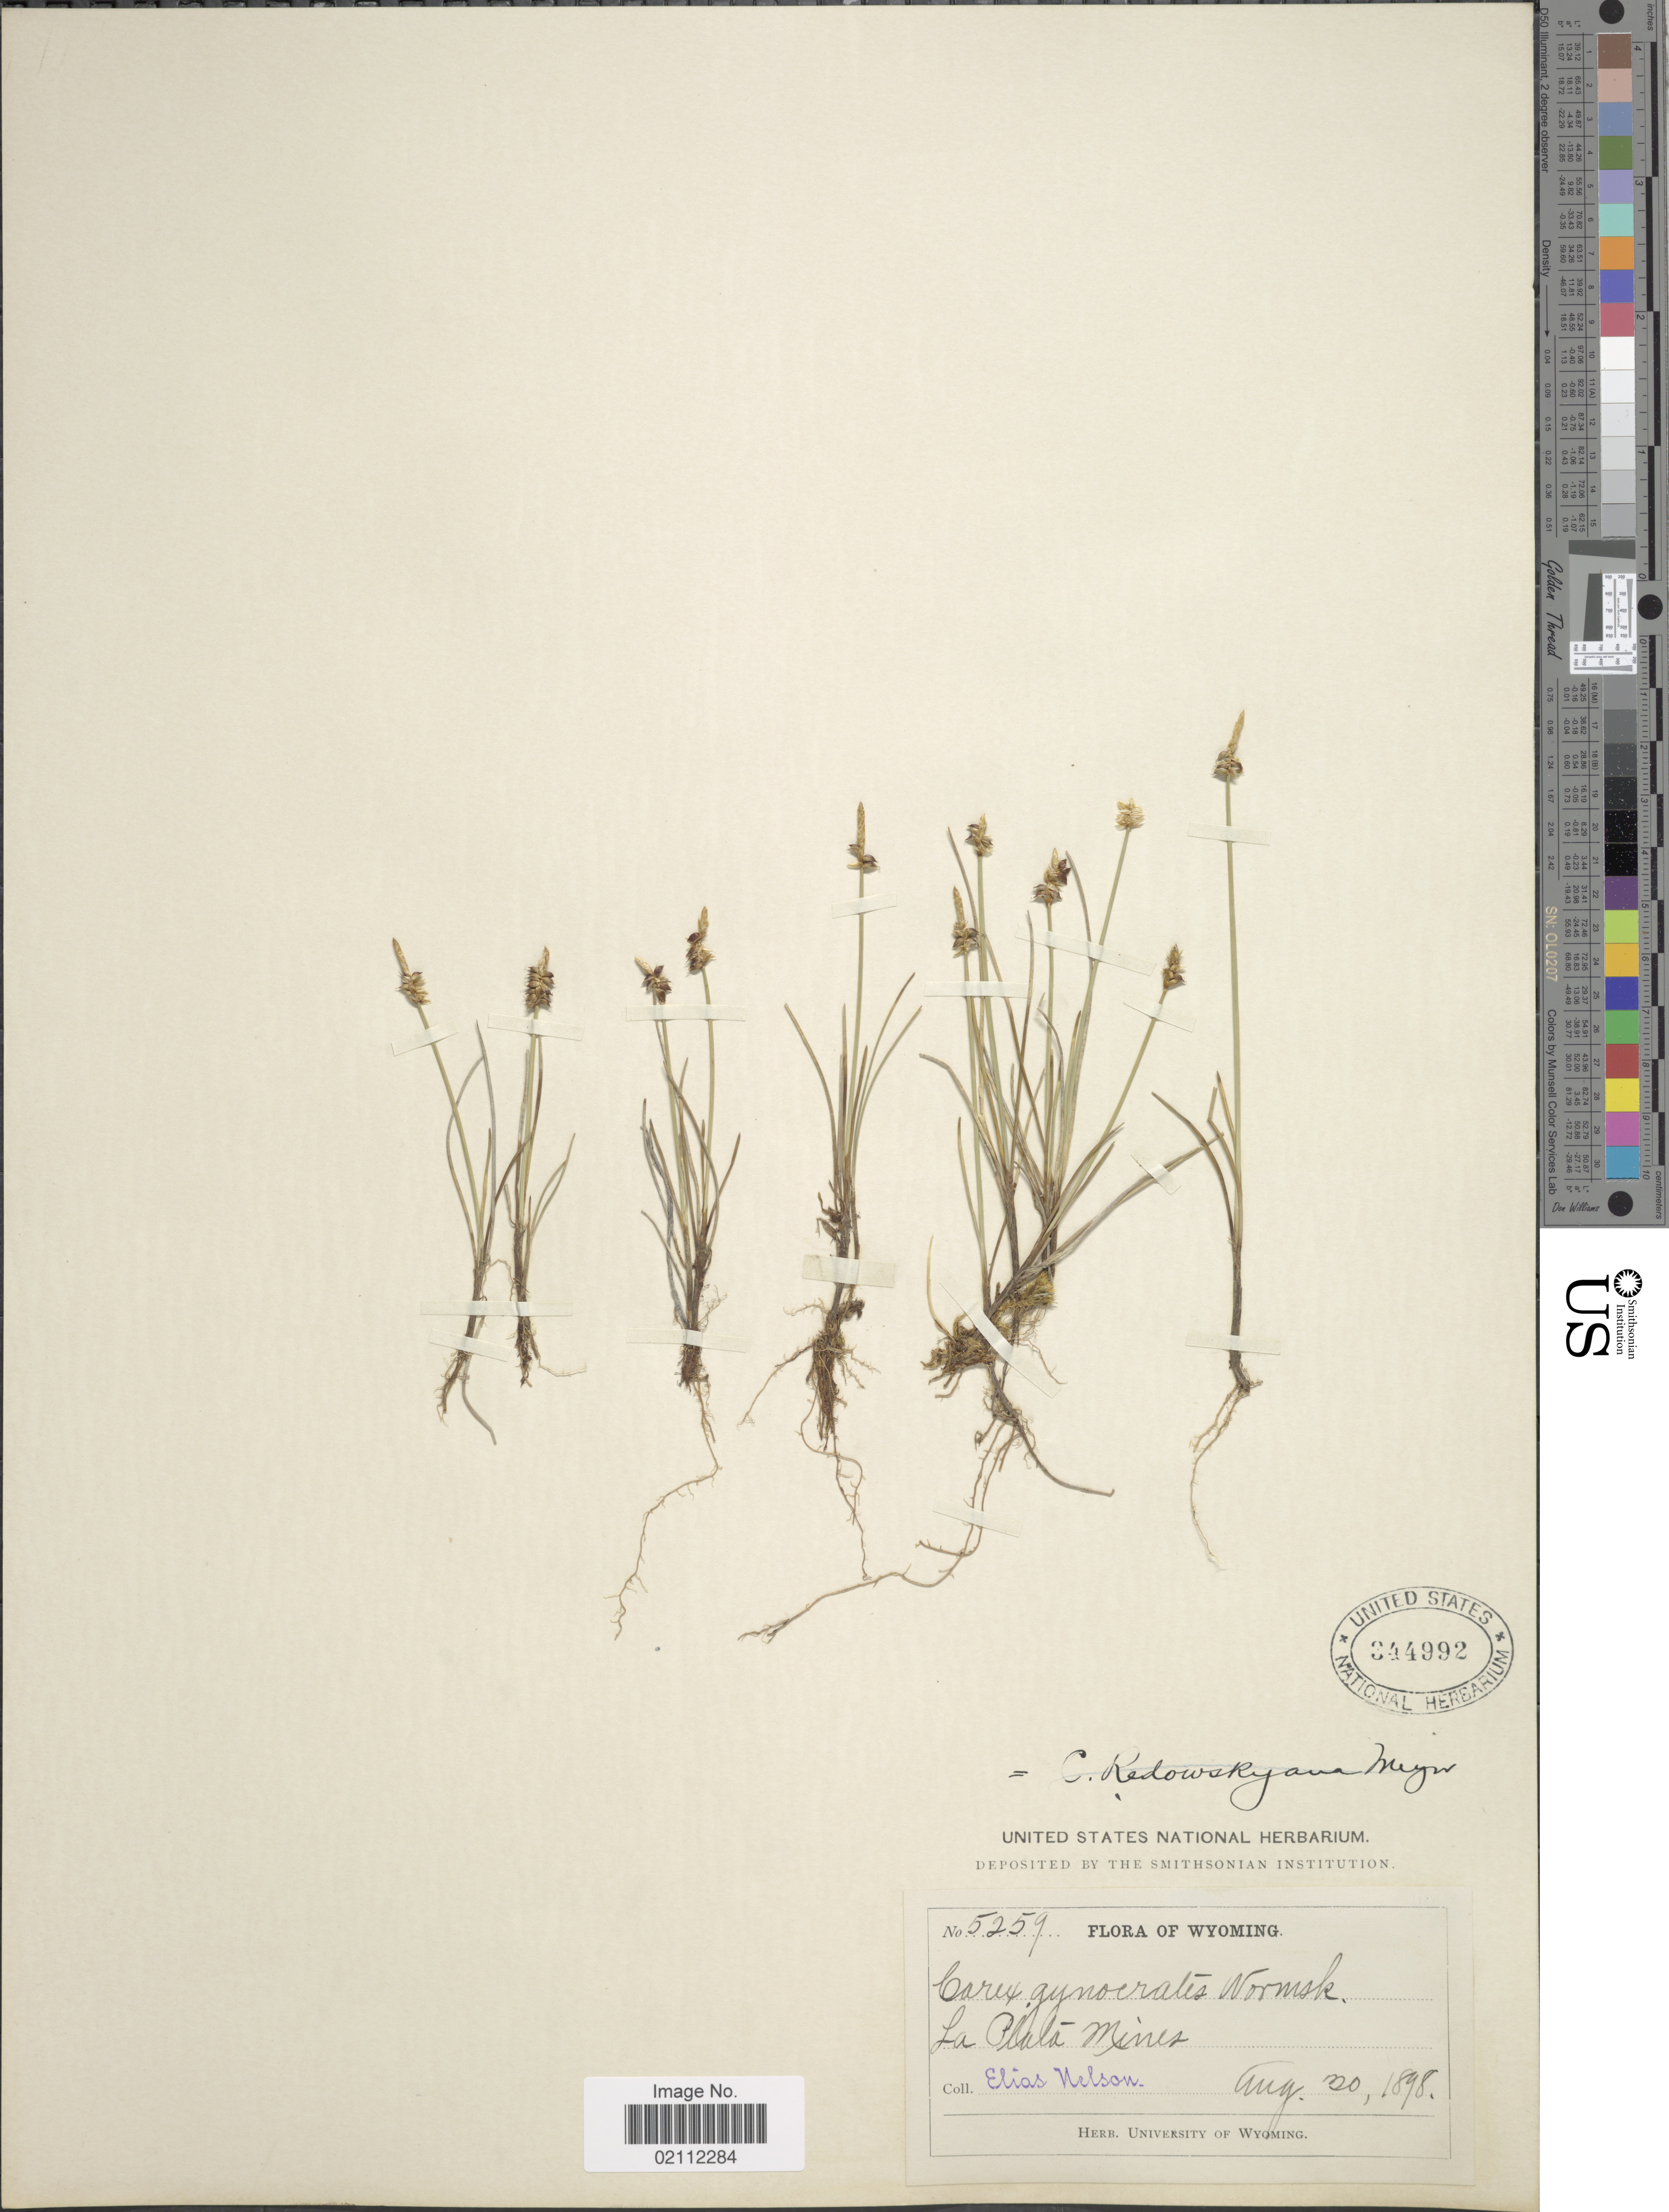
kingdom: Plantae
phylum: Tracheophyta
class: Liliopsida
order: Poales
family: Cyperaceae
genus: Carex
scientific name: Carex nardina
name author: (Hornem.) Fr.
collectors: E. Nelson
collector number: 5259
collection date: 1898-08-30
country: United States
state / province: Wyoming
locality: La Plata Mines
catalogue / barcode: US 344992